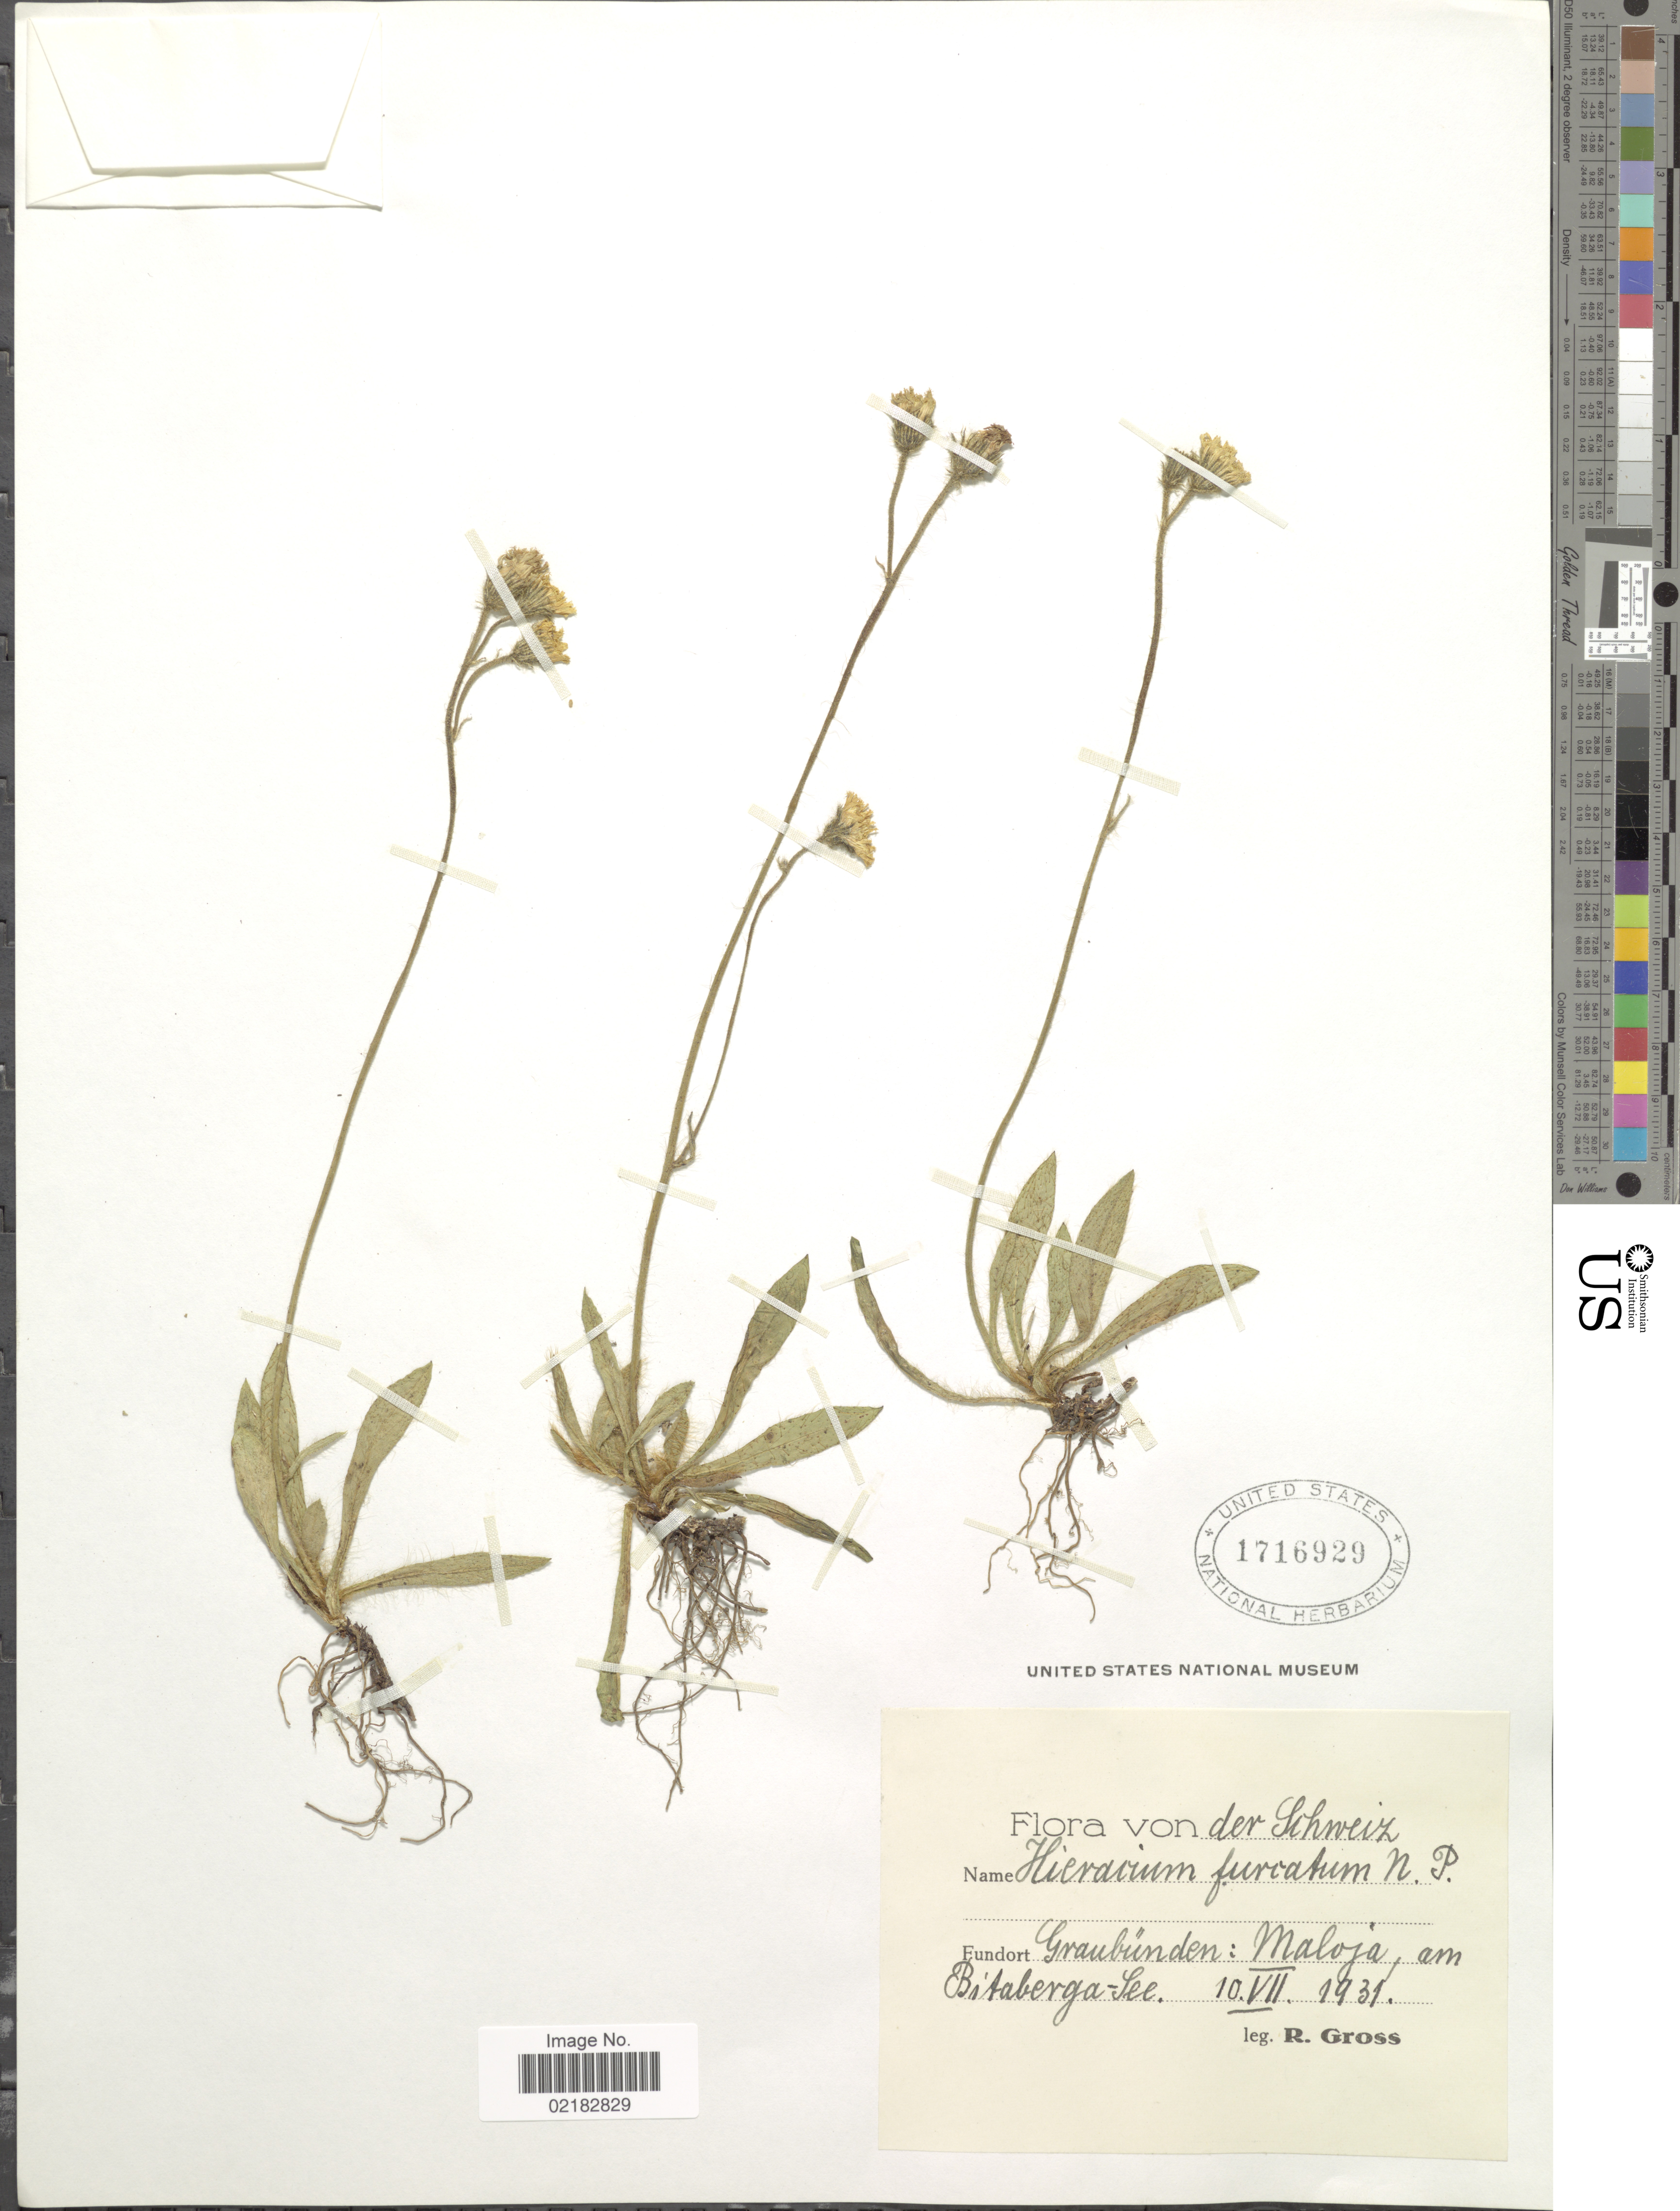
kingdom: Plantae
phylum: Tracheophyta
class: Magnoliopsida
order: Asterales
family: Asteraceae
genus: Pilosella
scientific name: Pilosella acutifolia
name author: (Vill.) Arvet-Touvet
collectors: R. Gross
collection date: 1931-07-10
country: Switzerland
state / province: Graubunden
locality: Schweiz, Graubunden: Maloja, Bitaberga-Ice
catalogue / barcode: US 1716929